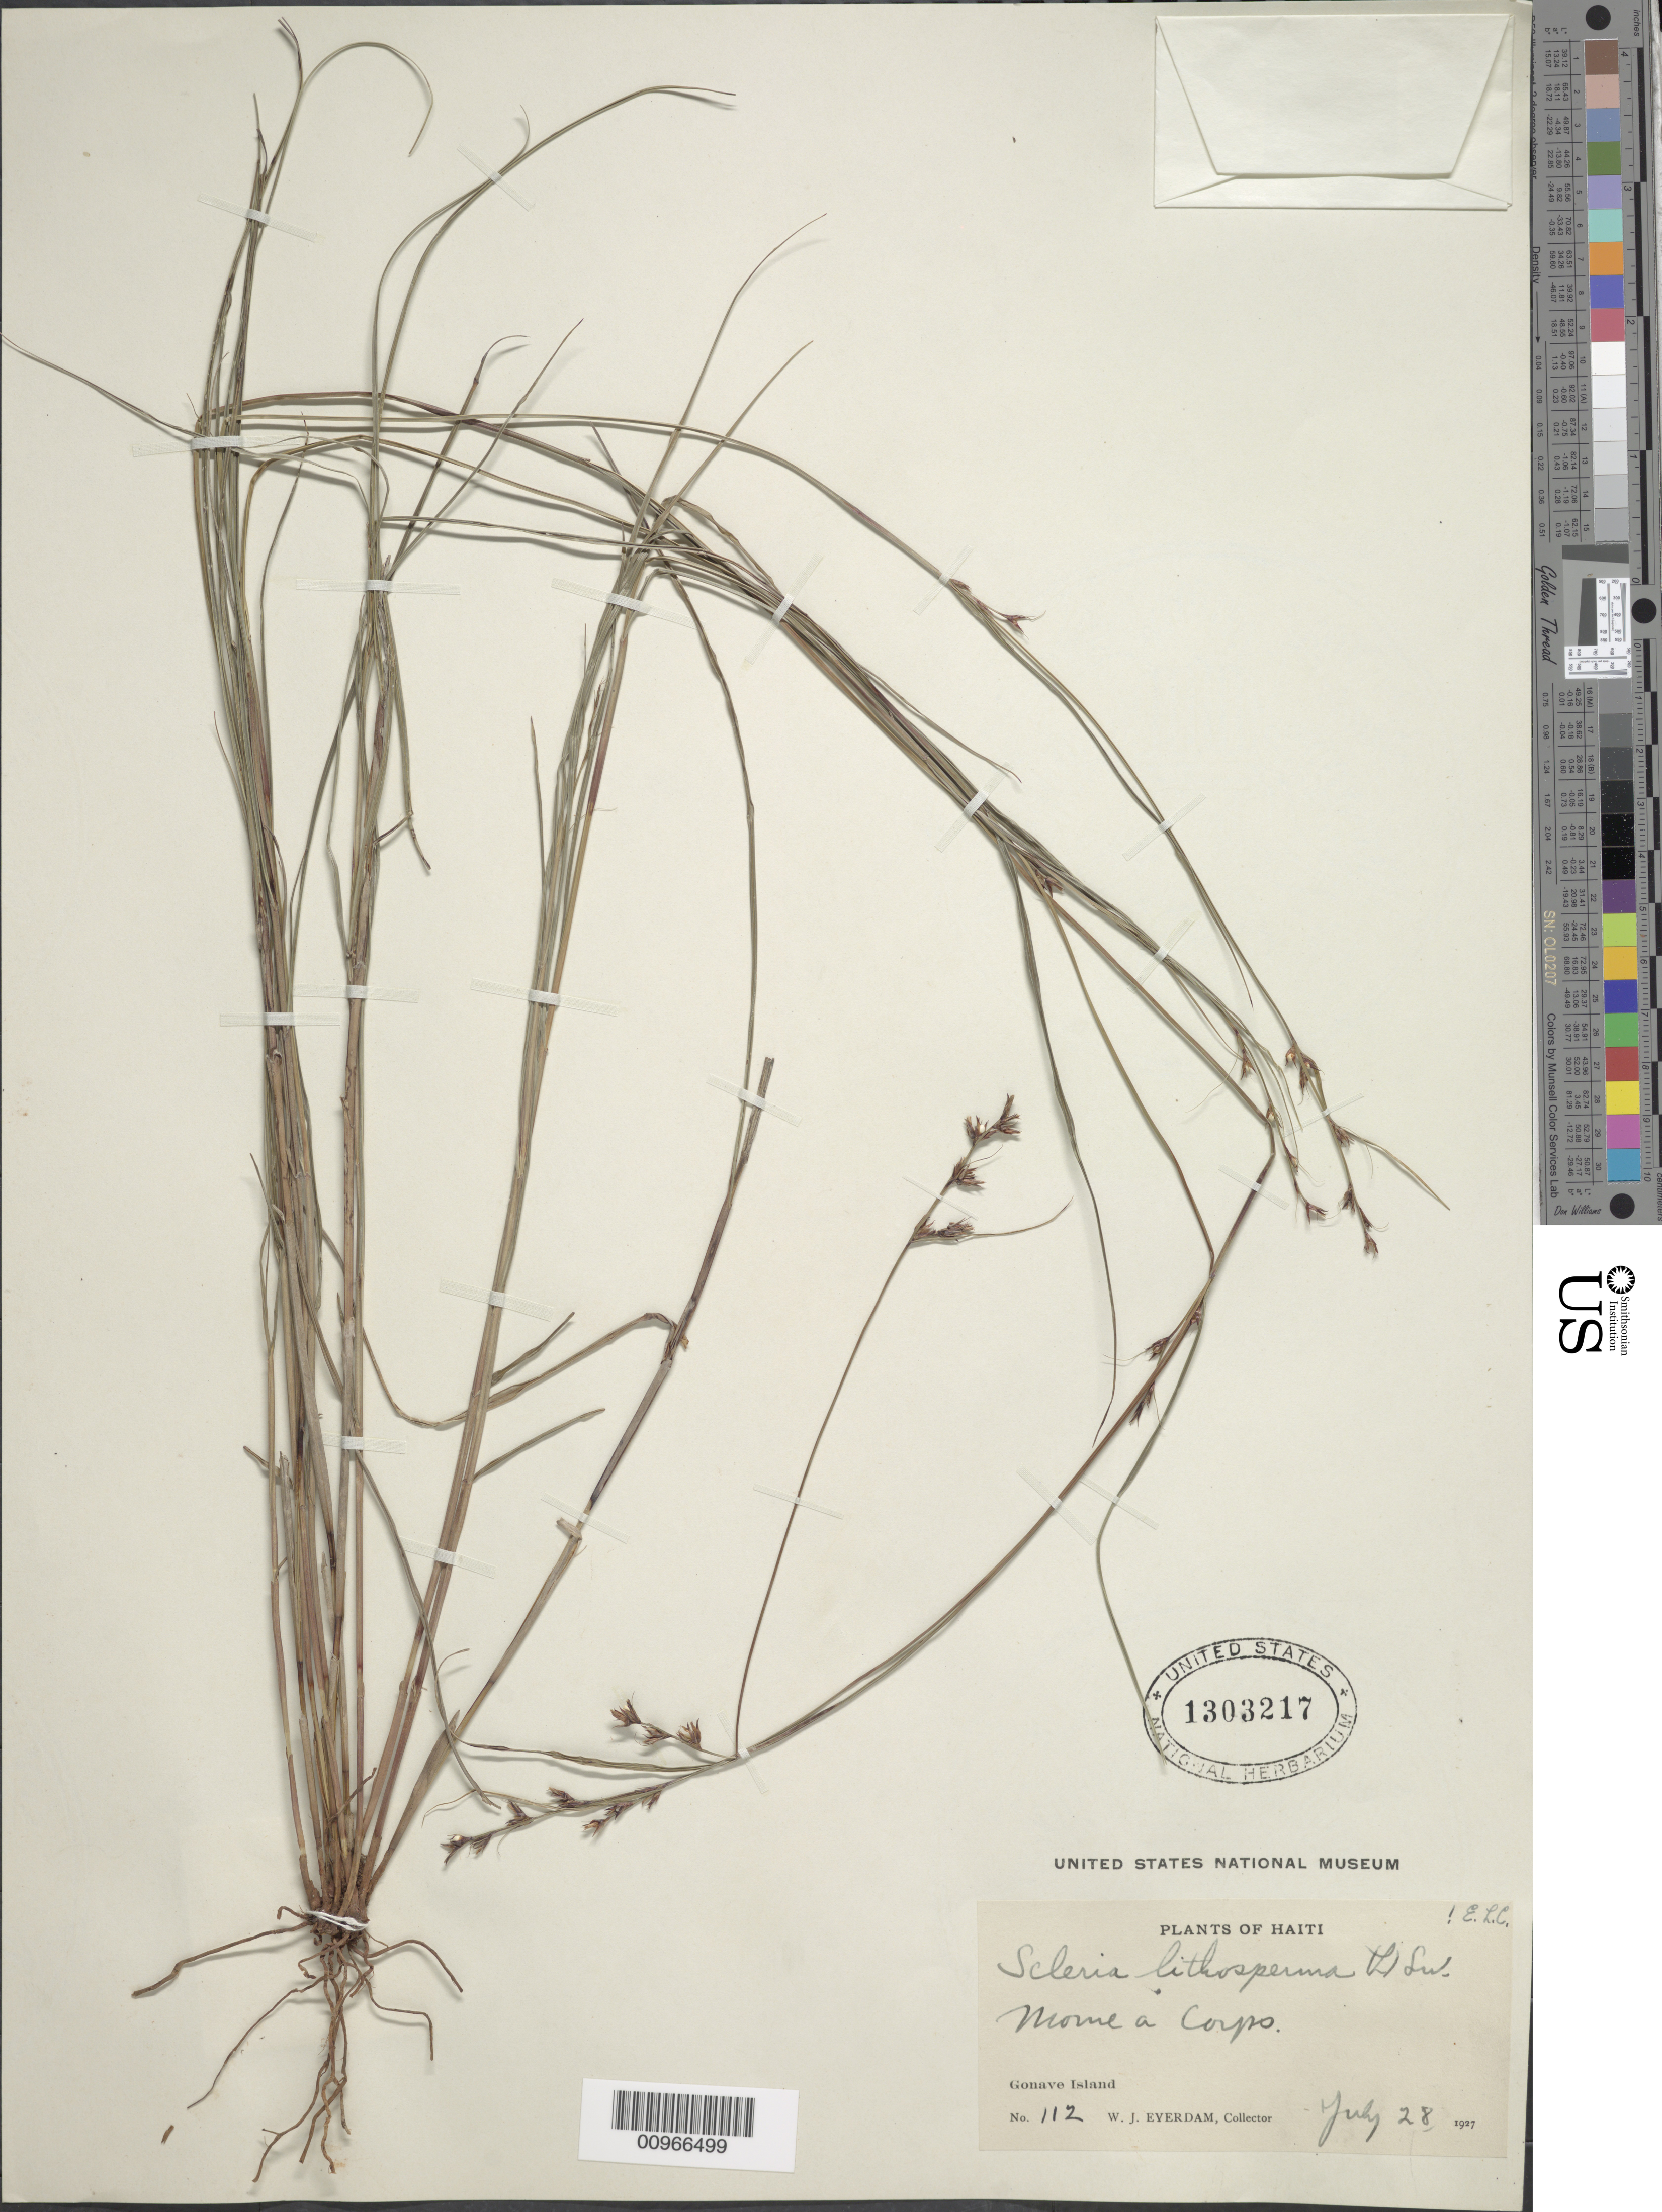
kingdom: Plantae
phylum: Tracheophyta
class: Liliopsida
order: Poales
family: Cyperaceae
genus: Scleria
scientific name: Scleria lithosperma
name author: (L.) Sw.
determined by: Core, E. L.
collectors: W. Everdam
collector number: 112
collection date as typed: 28 Jul 1927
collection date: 1927-07-28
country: Haiti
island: Gonave I.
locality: Morne a Corps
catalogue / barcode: US 1303217